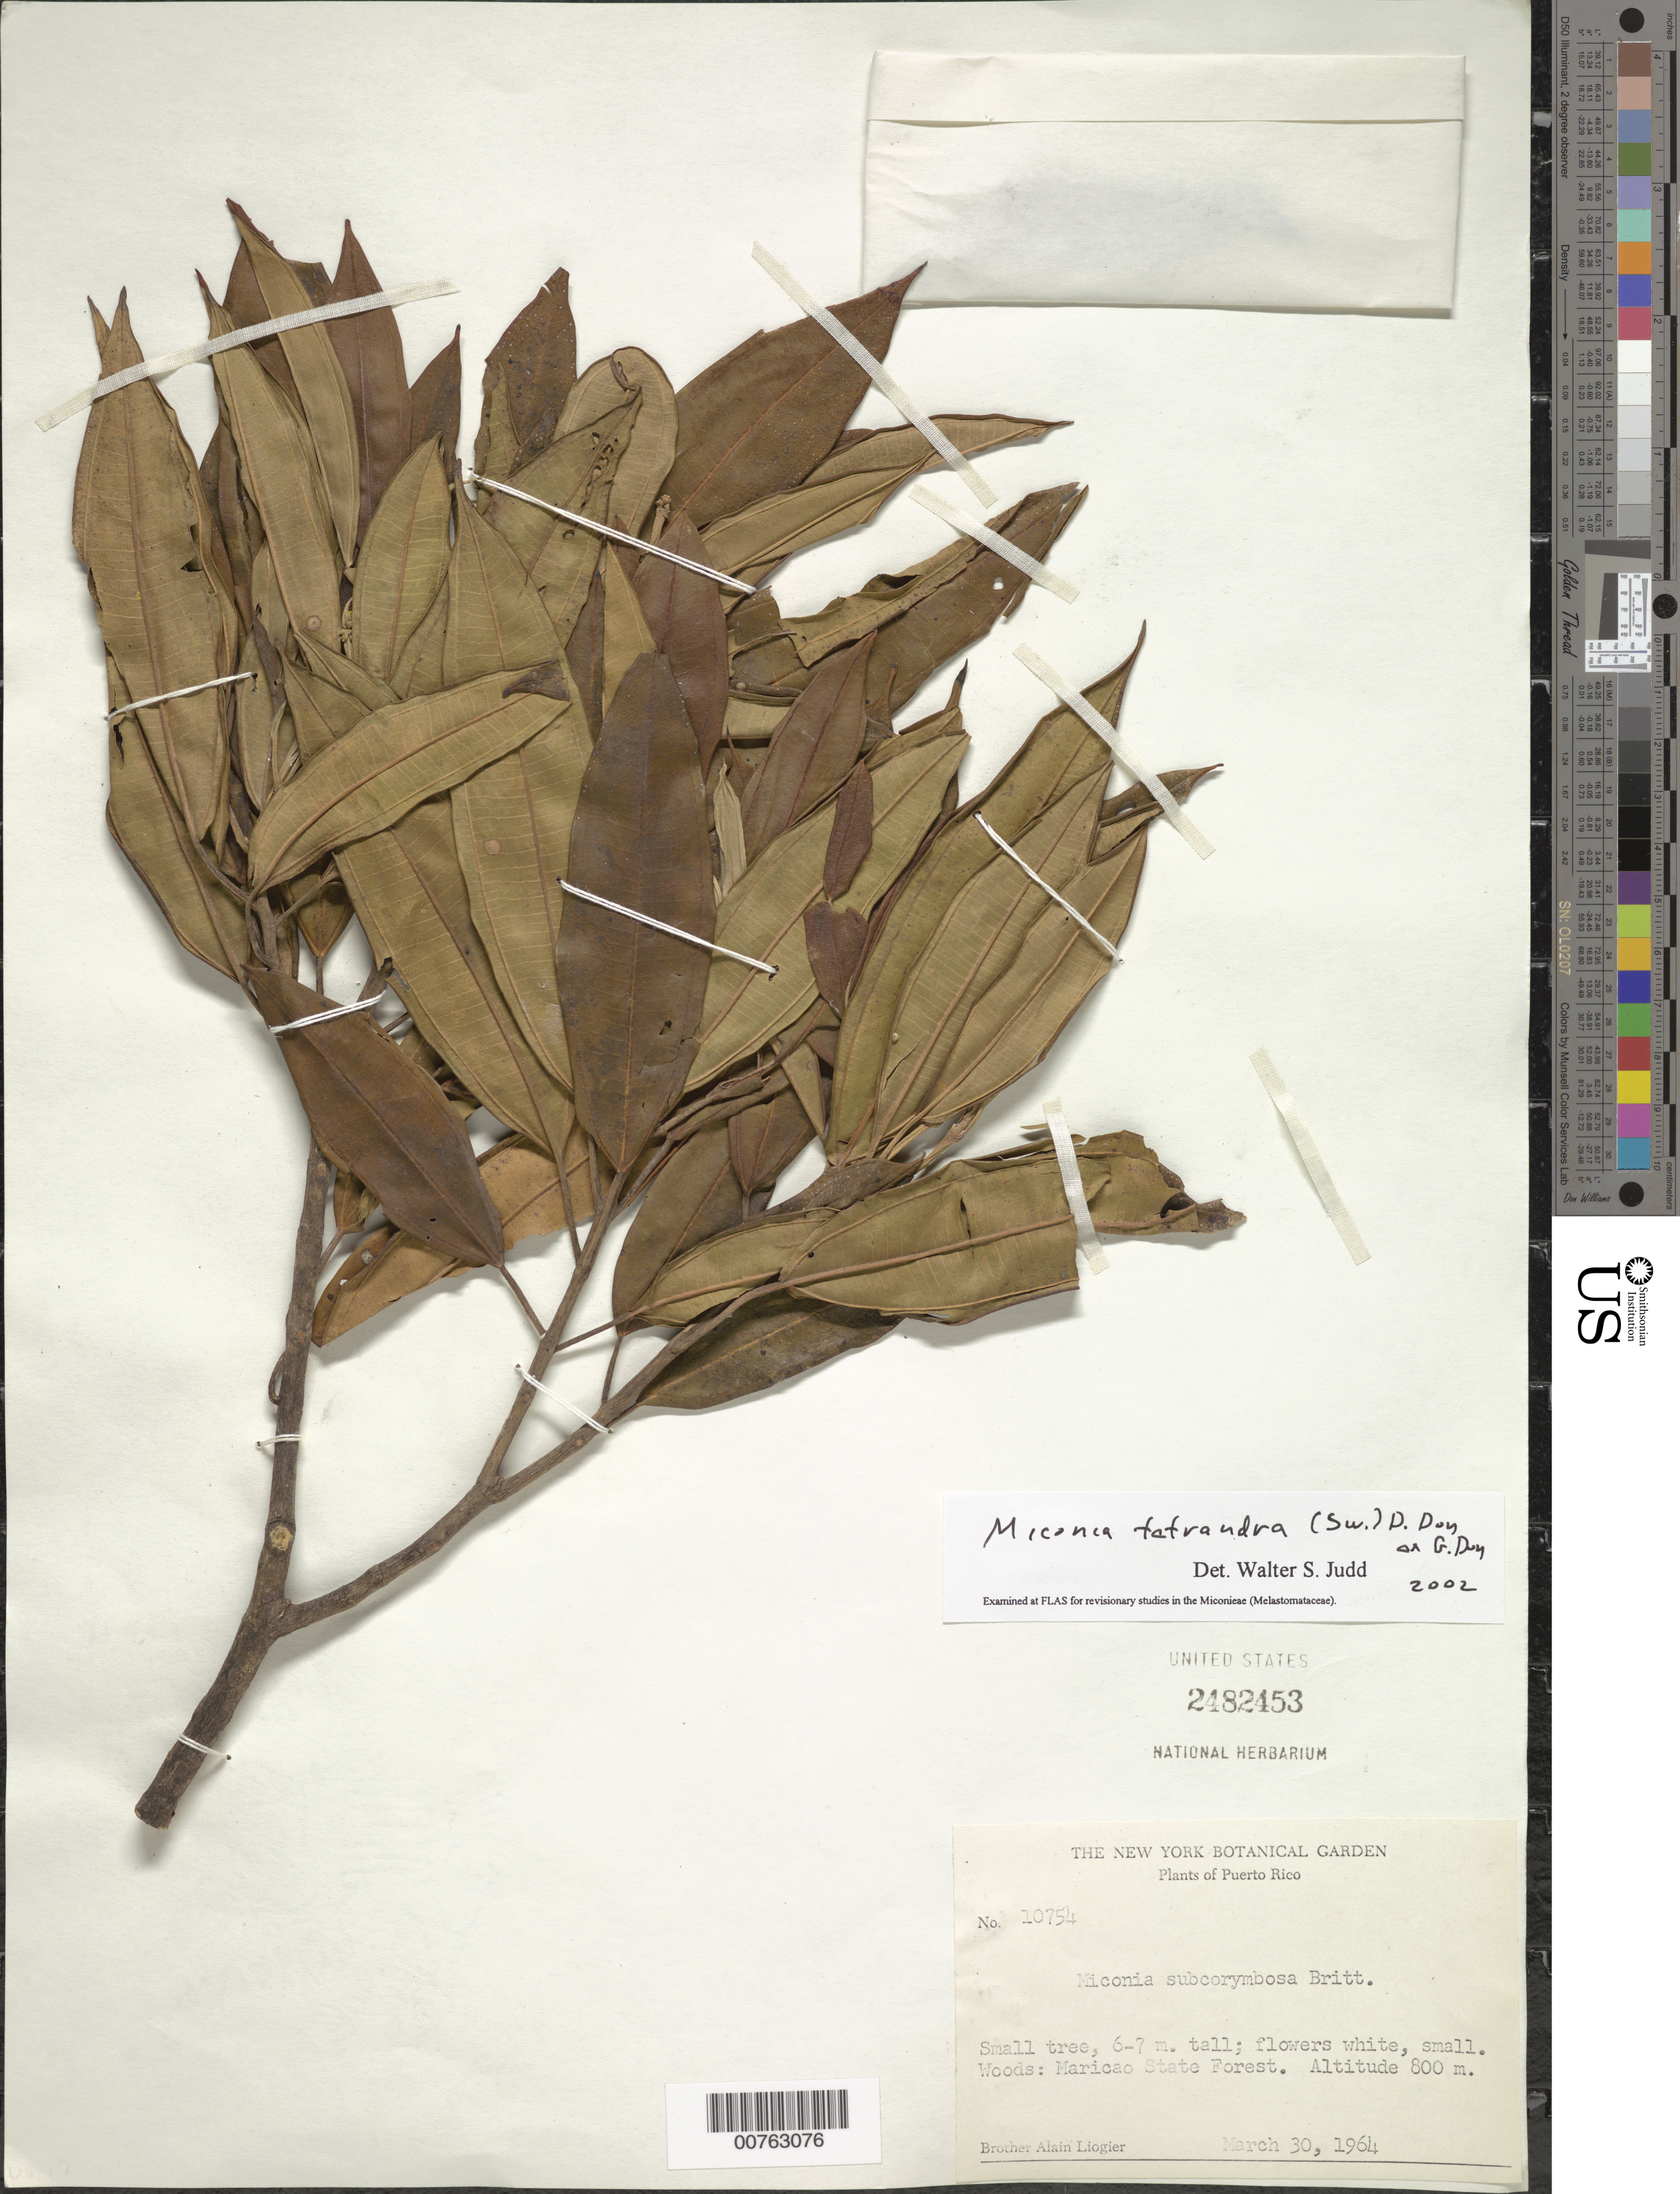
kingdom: Plantae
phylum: Tracheophyta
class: Magnoliopsida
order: Myrtales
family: Melastomataceae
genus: Miconia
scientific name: Miconia tetrandra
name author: (Sw.) D. Don ex G. Don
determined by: Judd, Walter S.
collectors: A. H. Liogier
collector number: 10754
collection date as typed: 30 Mar 1964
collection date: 1964-03-30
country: Puerto Rico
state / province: Maricao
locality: Maricao State Forest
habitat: Woods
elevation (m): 800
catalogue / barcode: US 2482453